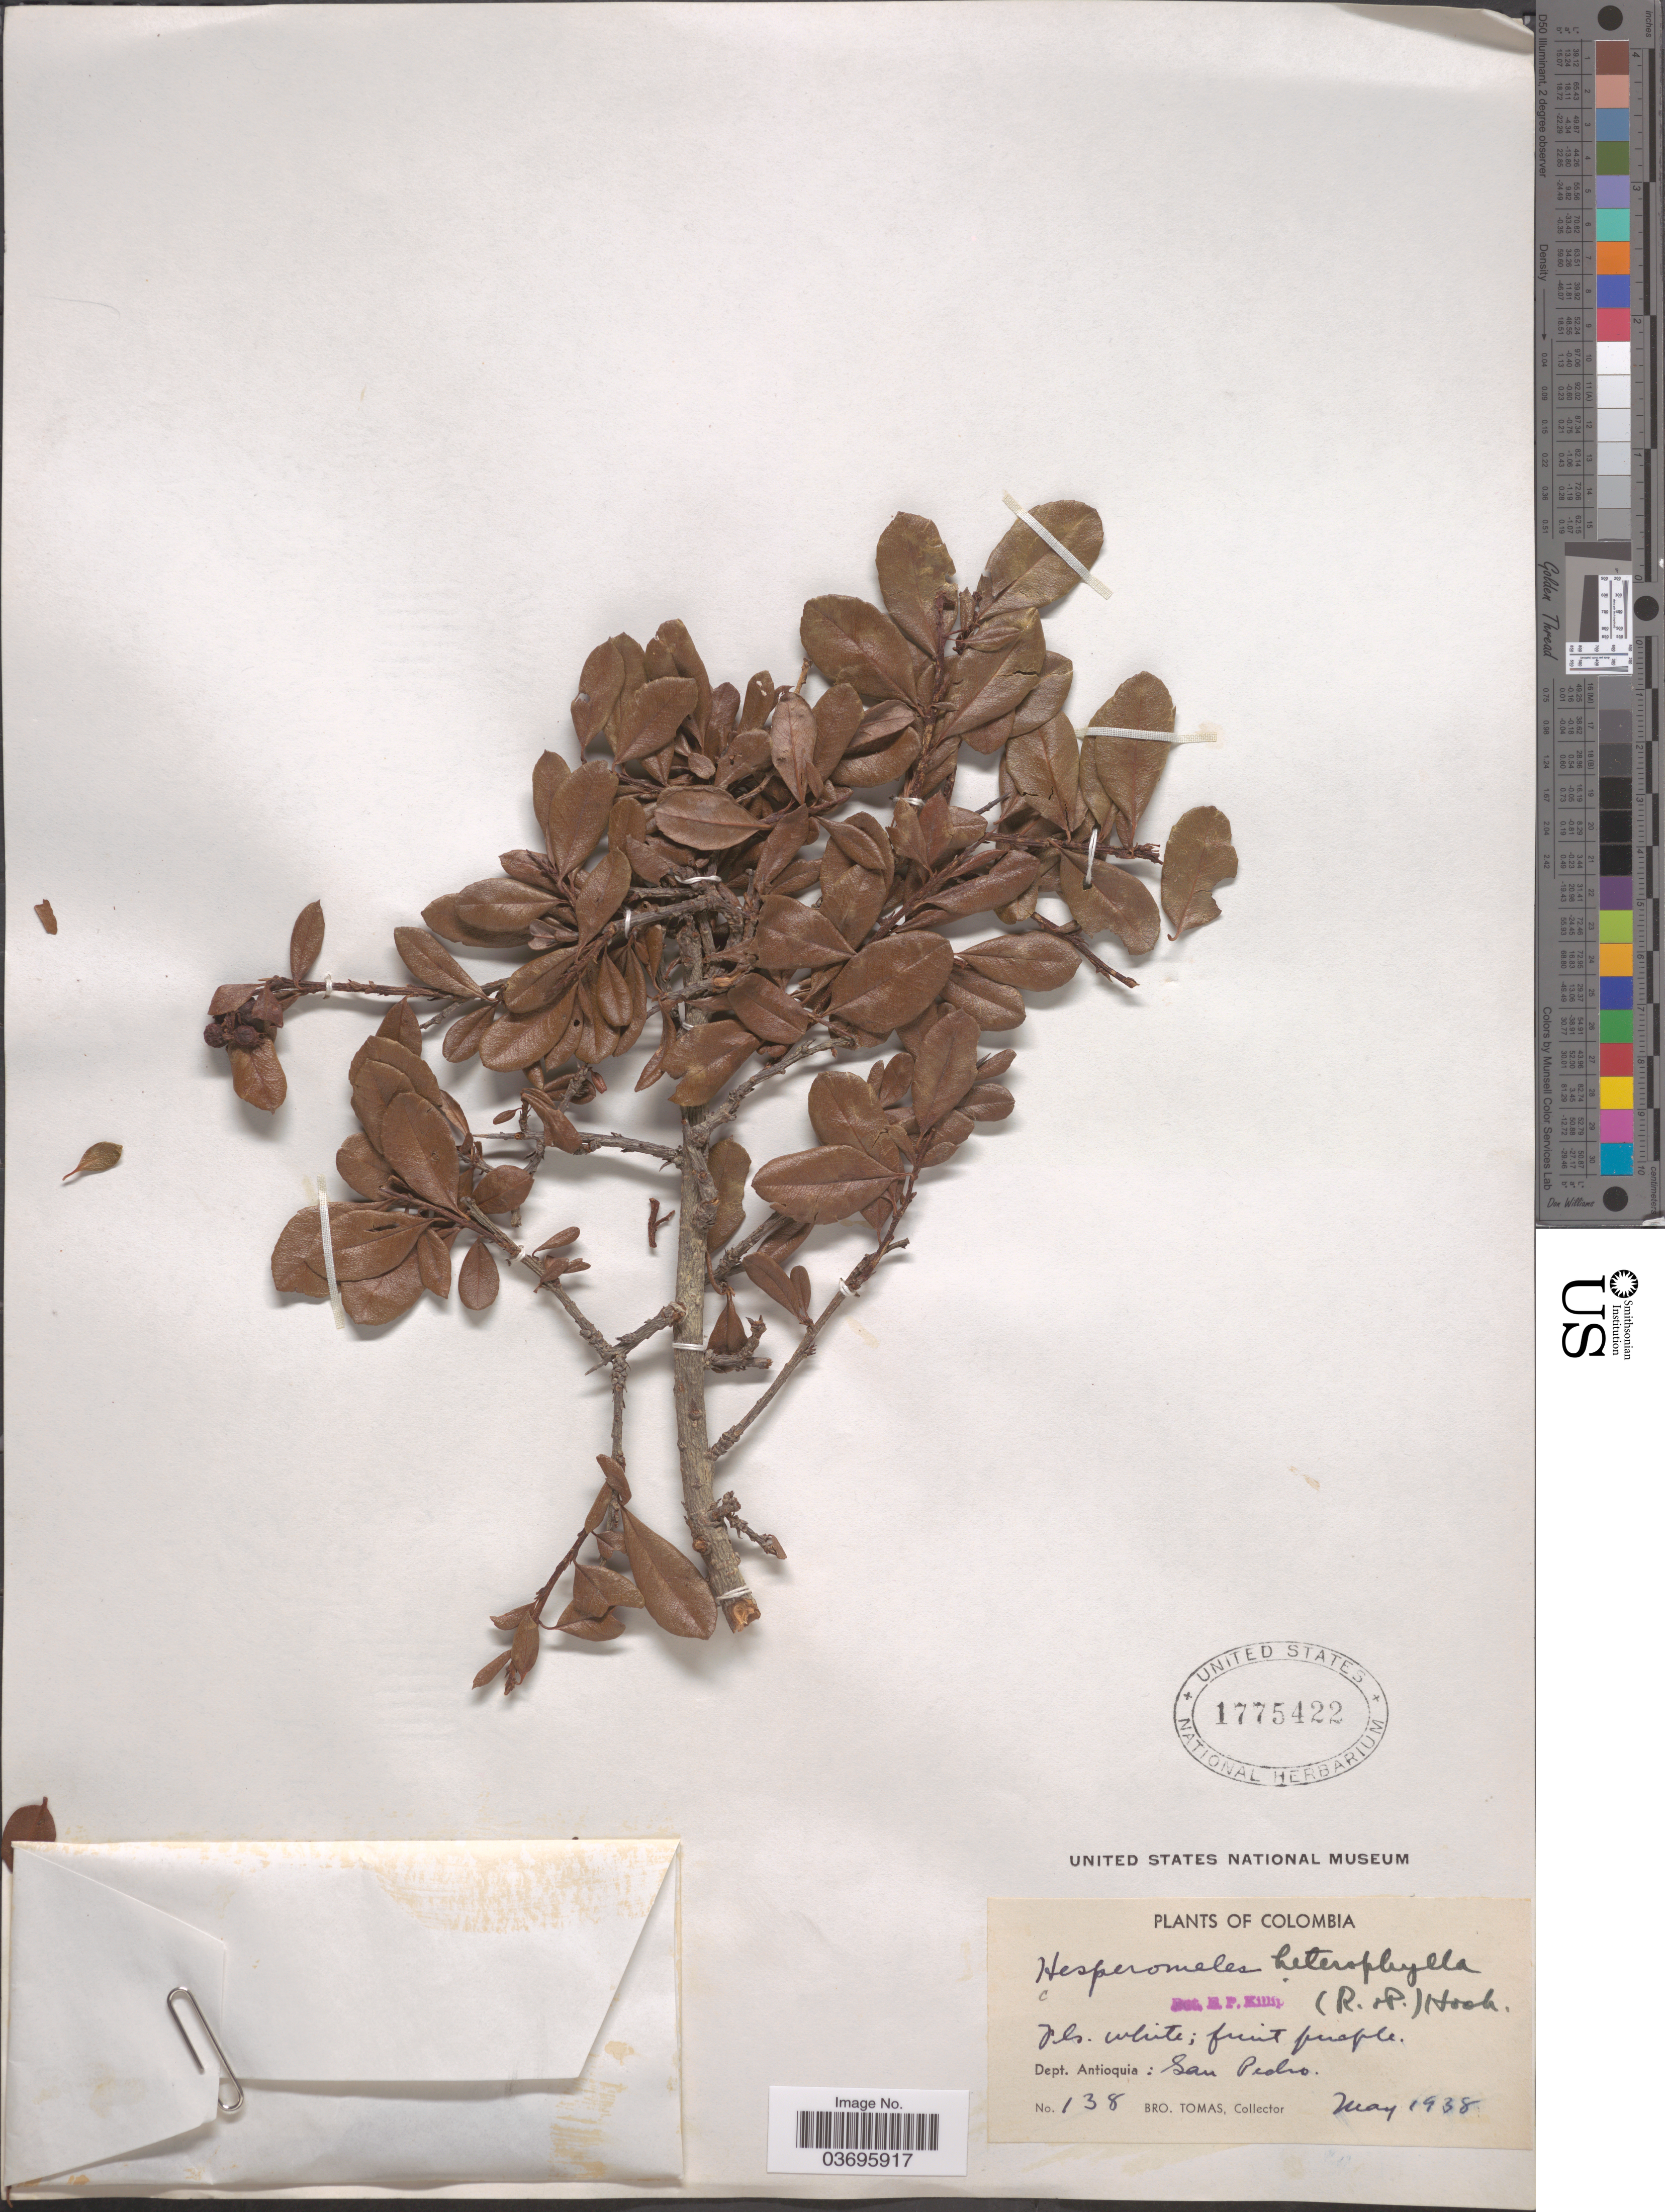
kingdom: Plantae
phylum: Tracheophyta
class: Magnoliopsida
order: Rosales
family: Rosaceae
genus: Hesperomeles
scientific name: Hesperomeles heterophylla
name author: (Ruiz & Pav.) Hook.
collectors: B. Tomas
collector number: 138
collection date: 1938-05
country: Colombia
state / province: Antioquia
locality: Dept. Antioquia: San Pedro.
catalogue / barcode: US 1775422